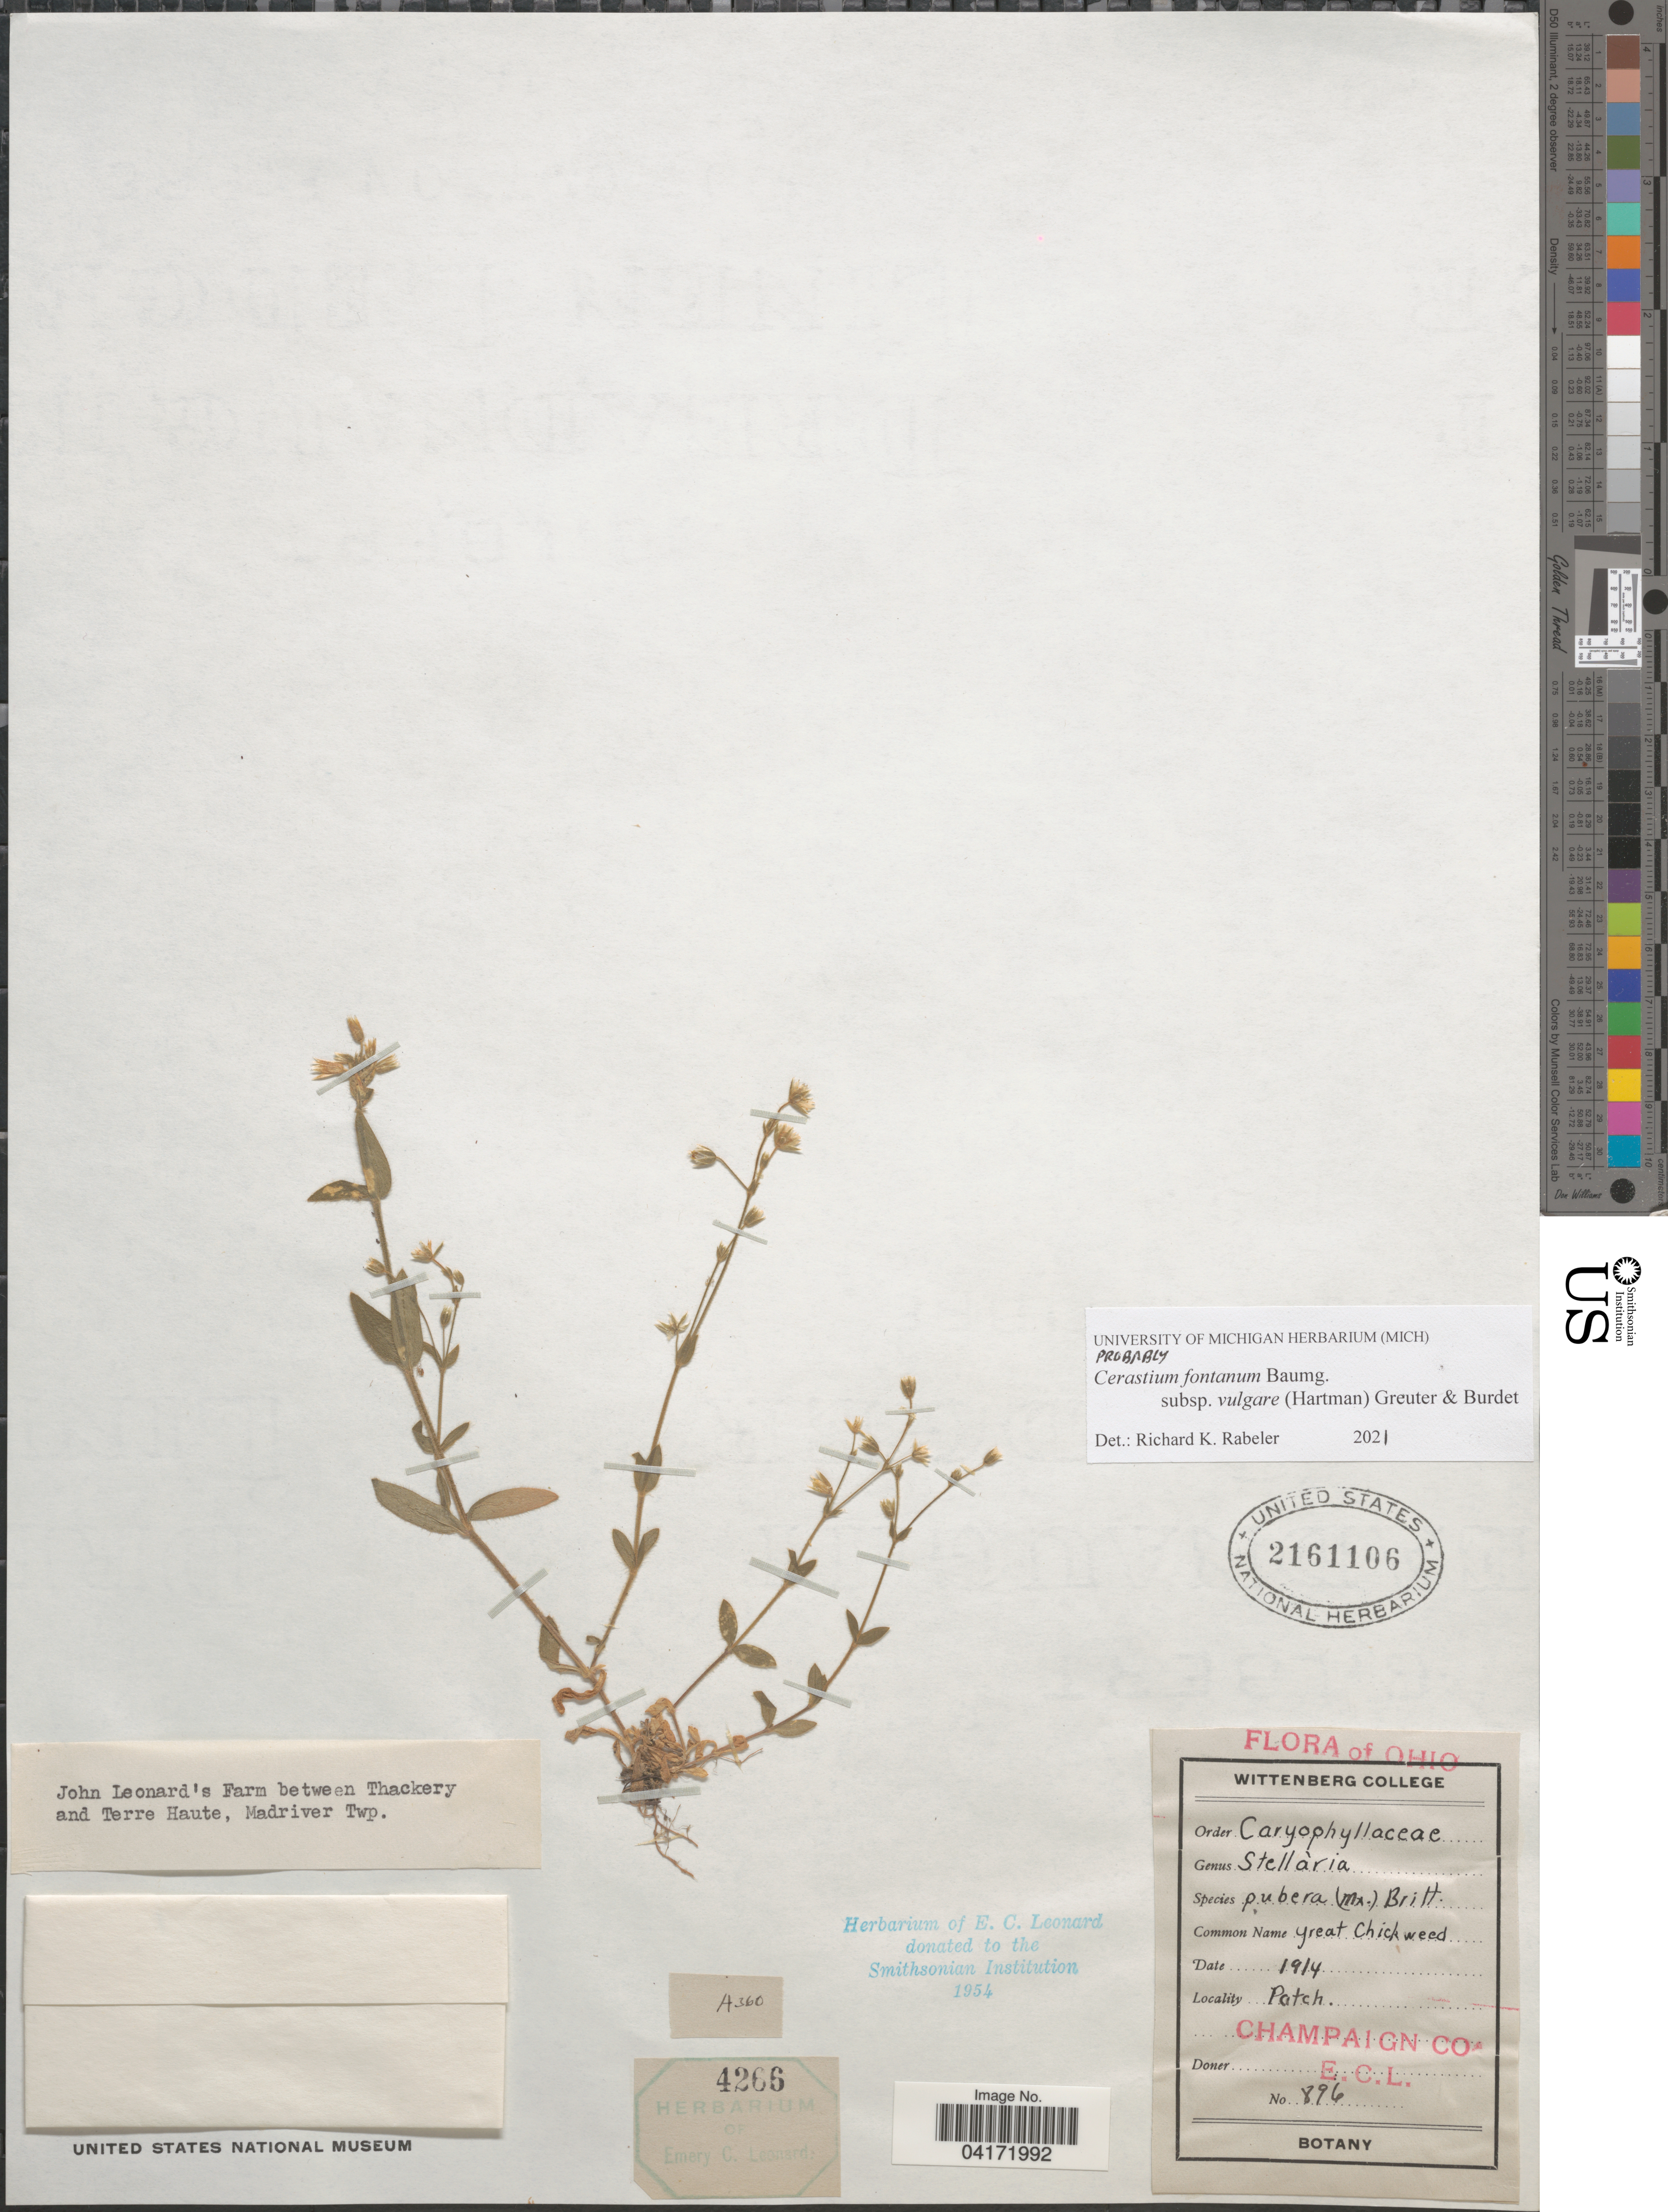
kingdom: Plantae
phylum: Tracheophyta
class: Magnoliopsida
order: Caryophyllales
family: Caryophyllaceae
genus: Cerastium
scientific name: Cerastium fontanum subsp. vulgare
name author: (Hartm.) Greuter & Burdet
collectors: E. C. Leonard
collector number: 896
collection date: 1914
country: United States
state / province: Ohio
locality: Patch. Champaign Co.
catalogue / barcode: US 2161106